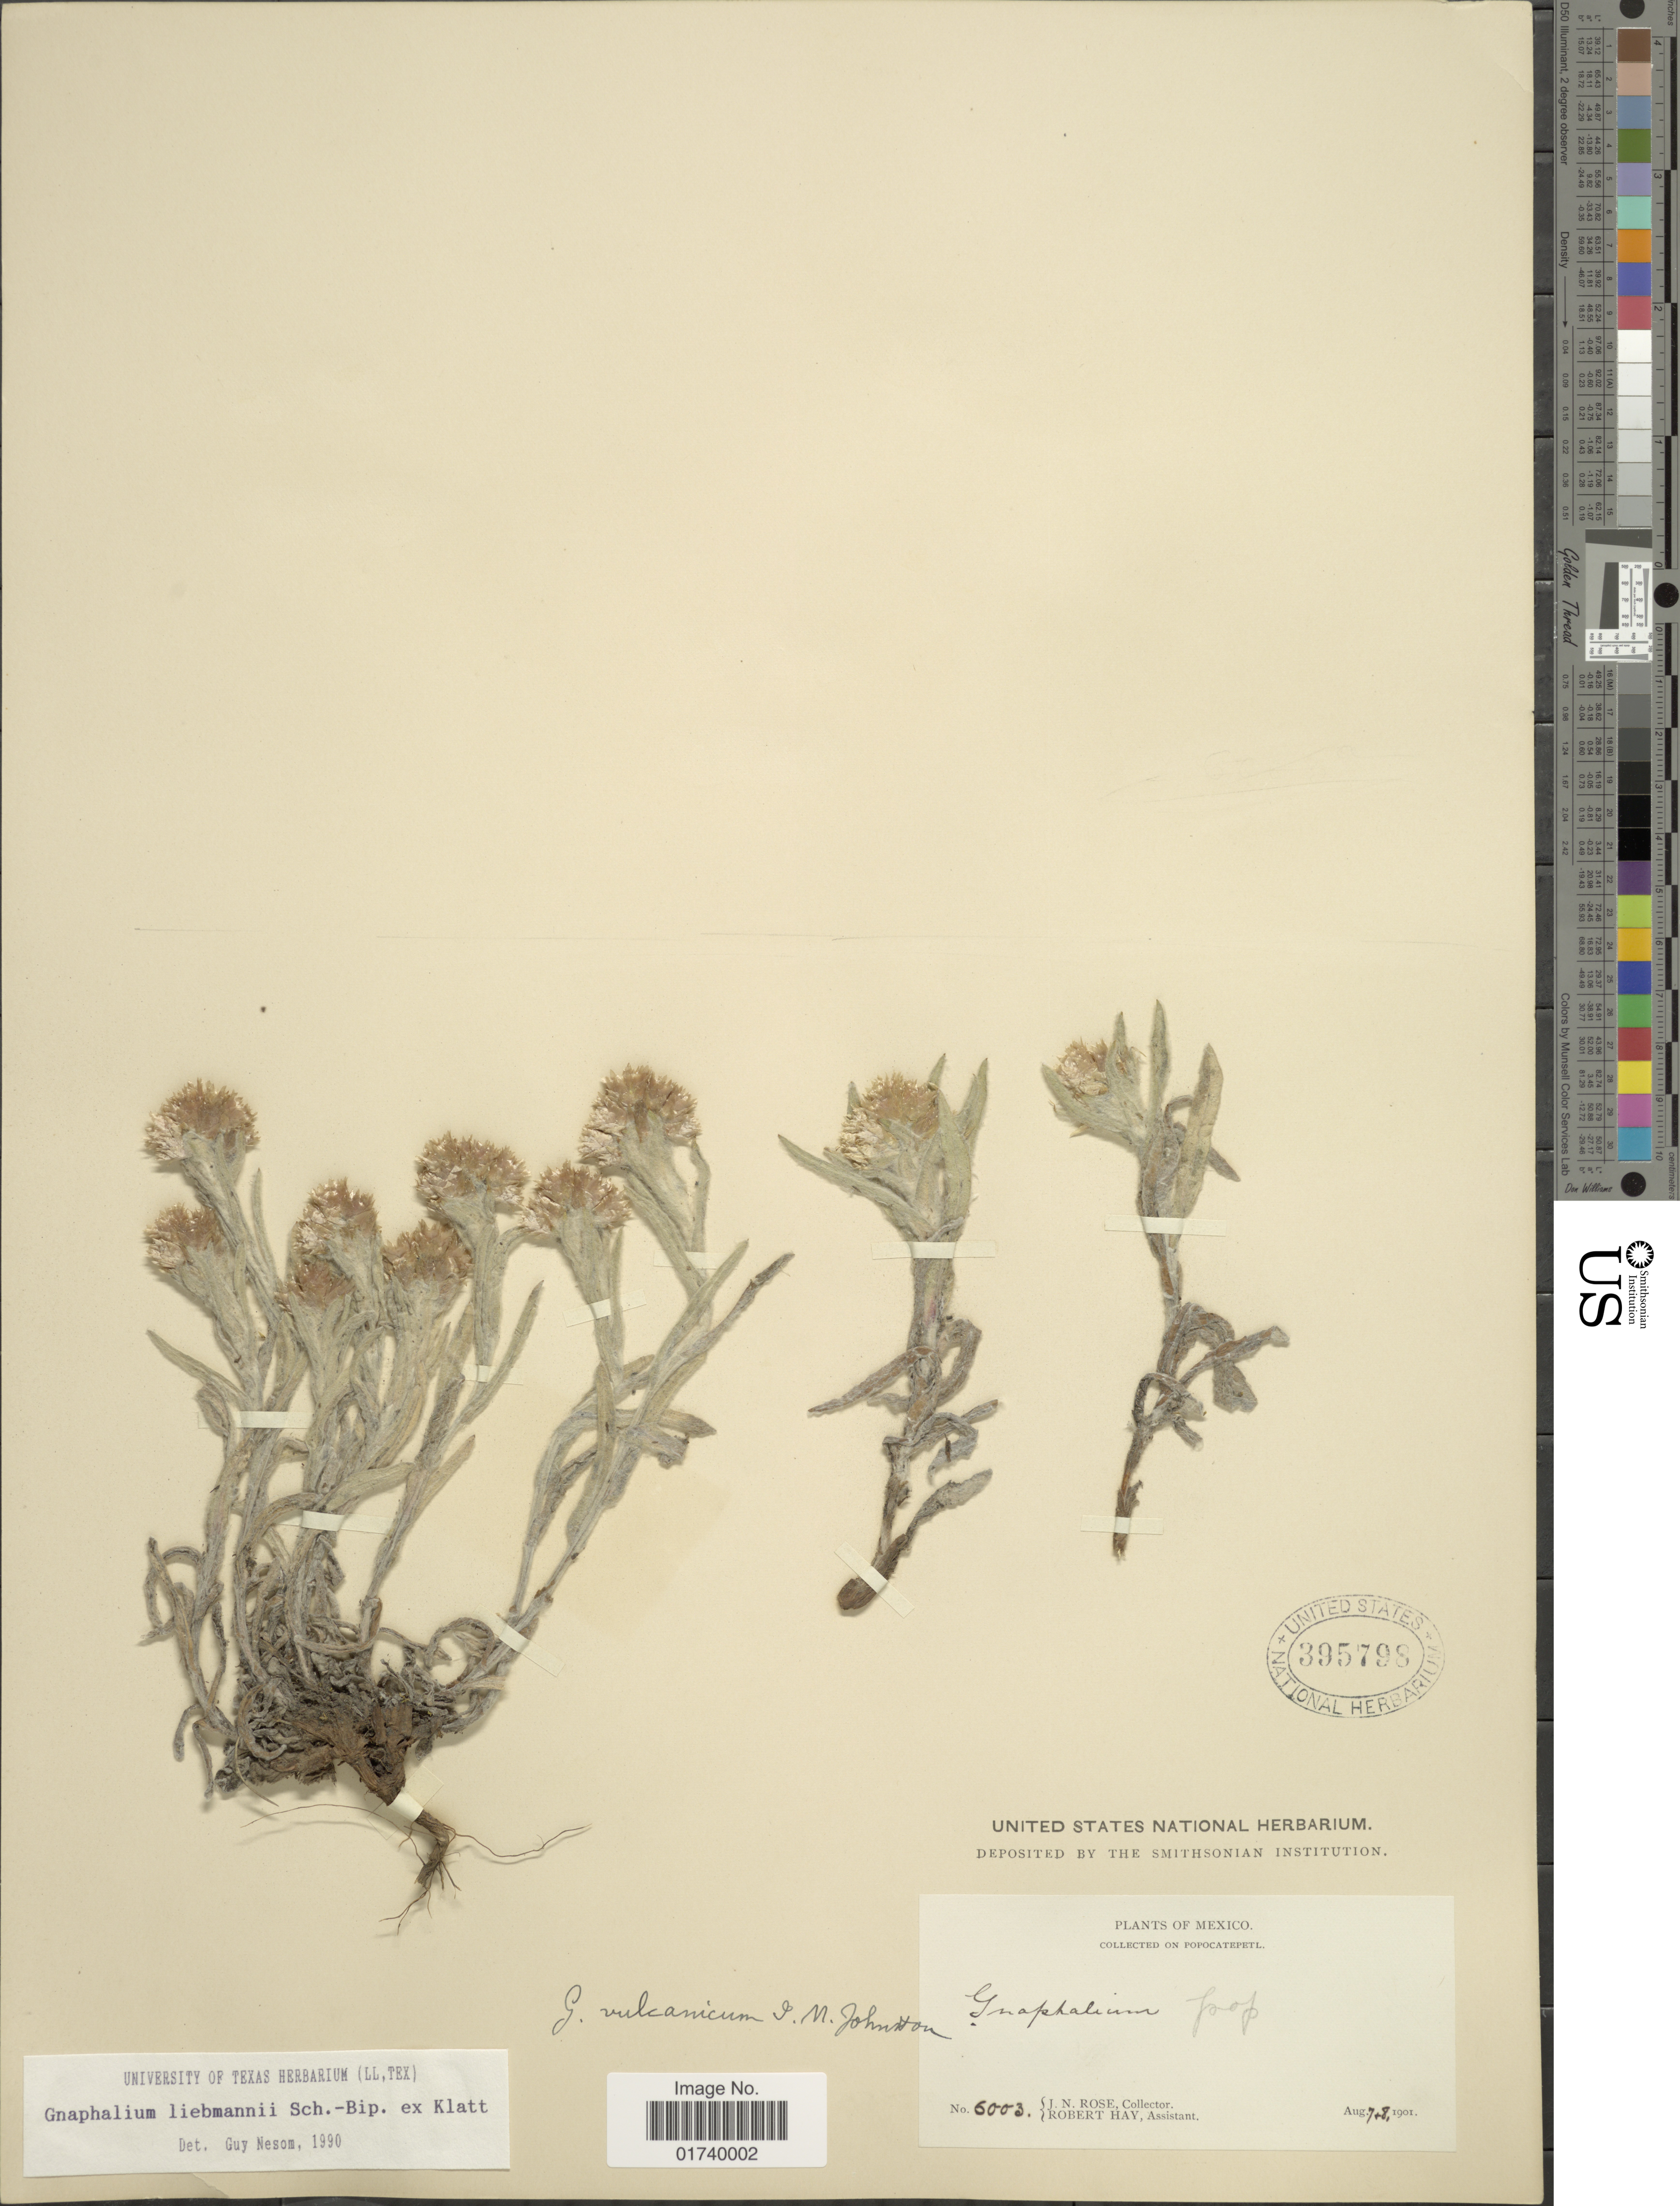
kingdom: Plantae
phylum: Tracheophyta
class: Magnoliopsida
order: Asterales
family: Asteraceae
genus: Pseudognaphalium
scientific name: Pseudognaphalium liebmannii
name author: (Sch. Bip. ex Klatt) Anderb.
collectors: J. N. Rose & R. H. Hay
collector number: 5003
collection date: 1901-08-07/1901-08-08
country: Mexico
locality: Popocatepetl.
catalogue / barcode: US 395798